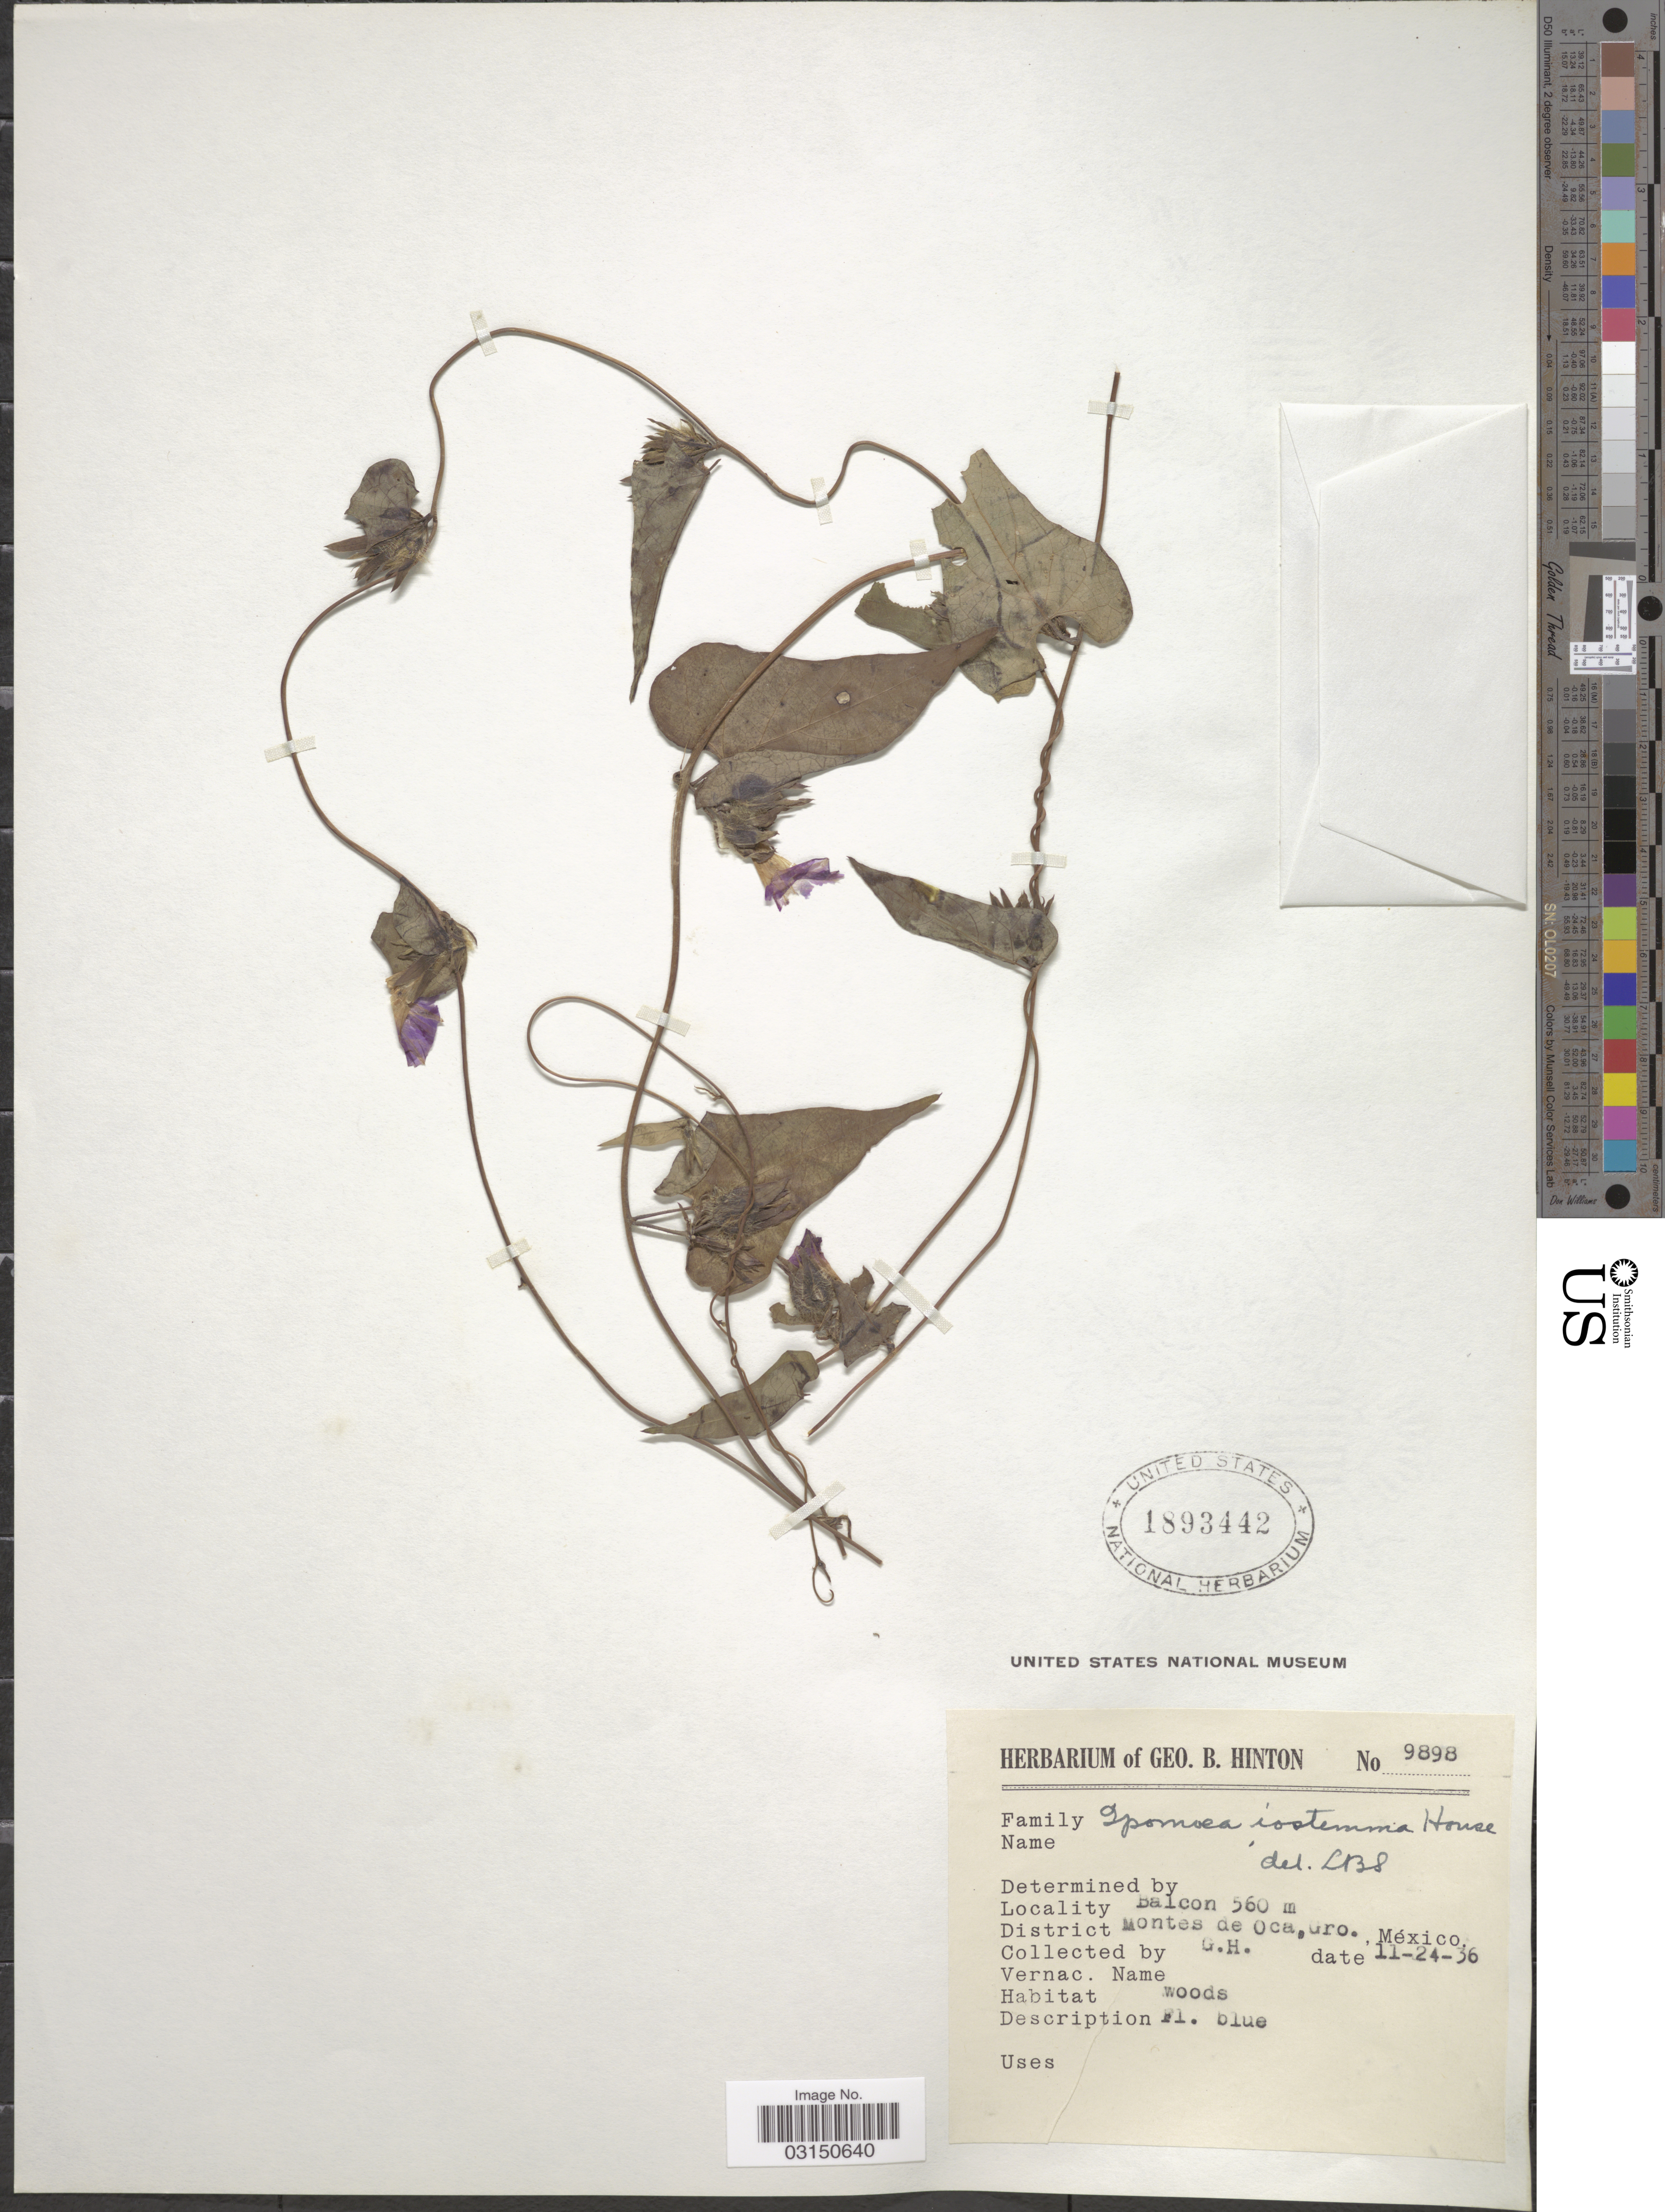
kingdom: Plantae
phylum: Tracheophyta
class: Magnoliopsida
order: Solanales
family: Convolvulaceae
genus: Ipomoea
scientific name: Ipomoea meyeri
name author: (Spreng.) G. Don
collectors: G. B. Hinton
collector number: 9898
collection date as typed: Transcribed d/m/y: 24/11/36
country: Mexico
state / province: Guerrero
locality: Balcon. District Montes de Oca.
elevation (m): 560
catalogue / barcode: US 1893442